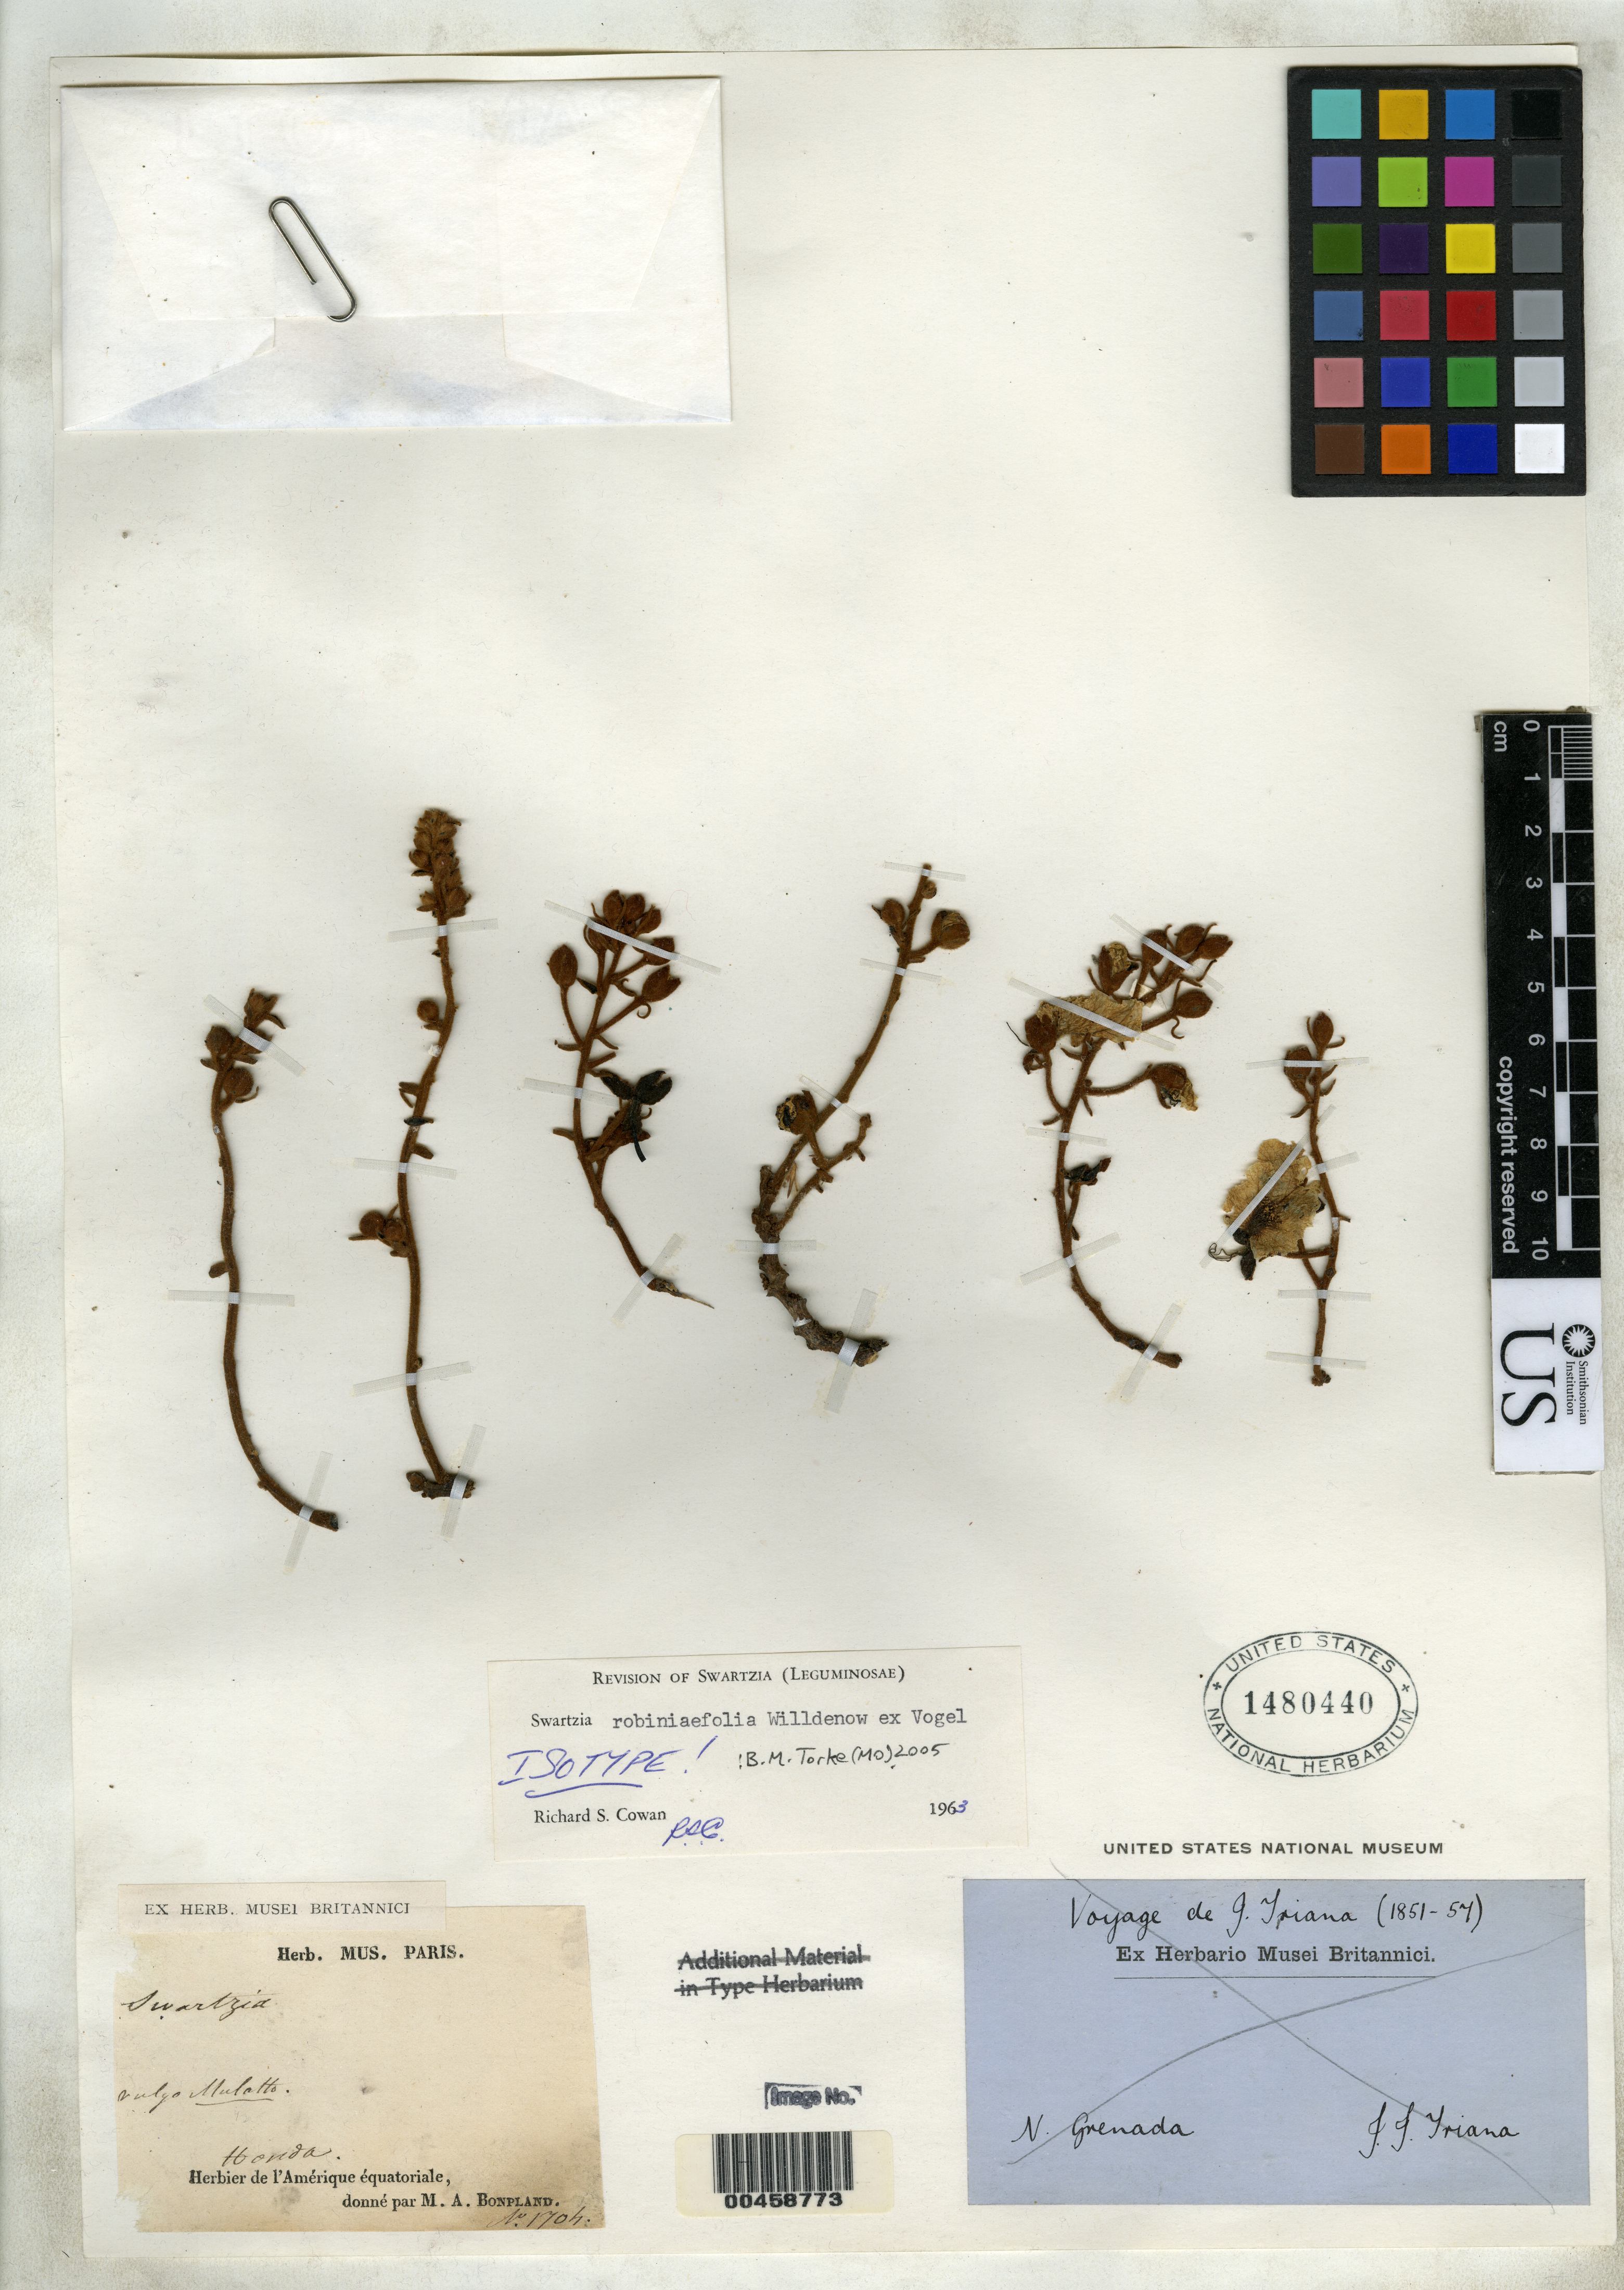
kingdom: Plantae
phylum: Tracheophyta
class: Magnoliopsida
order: Fabales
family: Fabaceae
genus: Swartzia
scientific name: Swartzia robiniifolia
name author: Willd. ex Vogel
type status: Isotype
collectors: A. J. A. Bonpland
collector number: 1704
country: Colombia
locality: Honda.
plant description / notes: Published as "robinaefolia".; Probably ex Bonpland Herbarium; protologue cites Alex von Humbold as collector.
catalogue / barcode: US 1480440